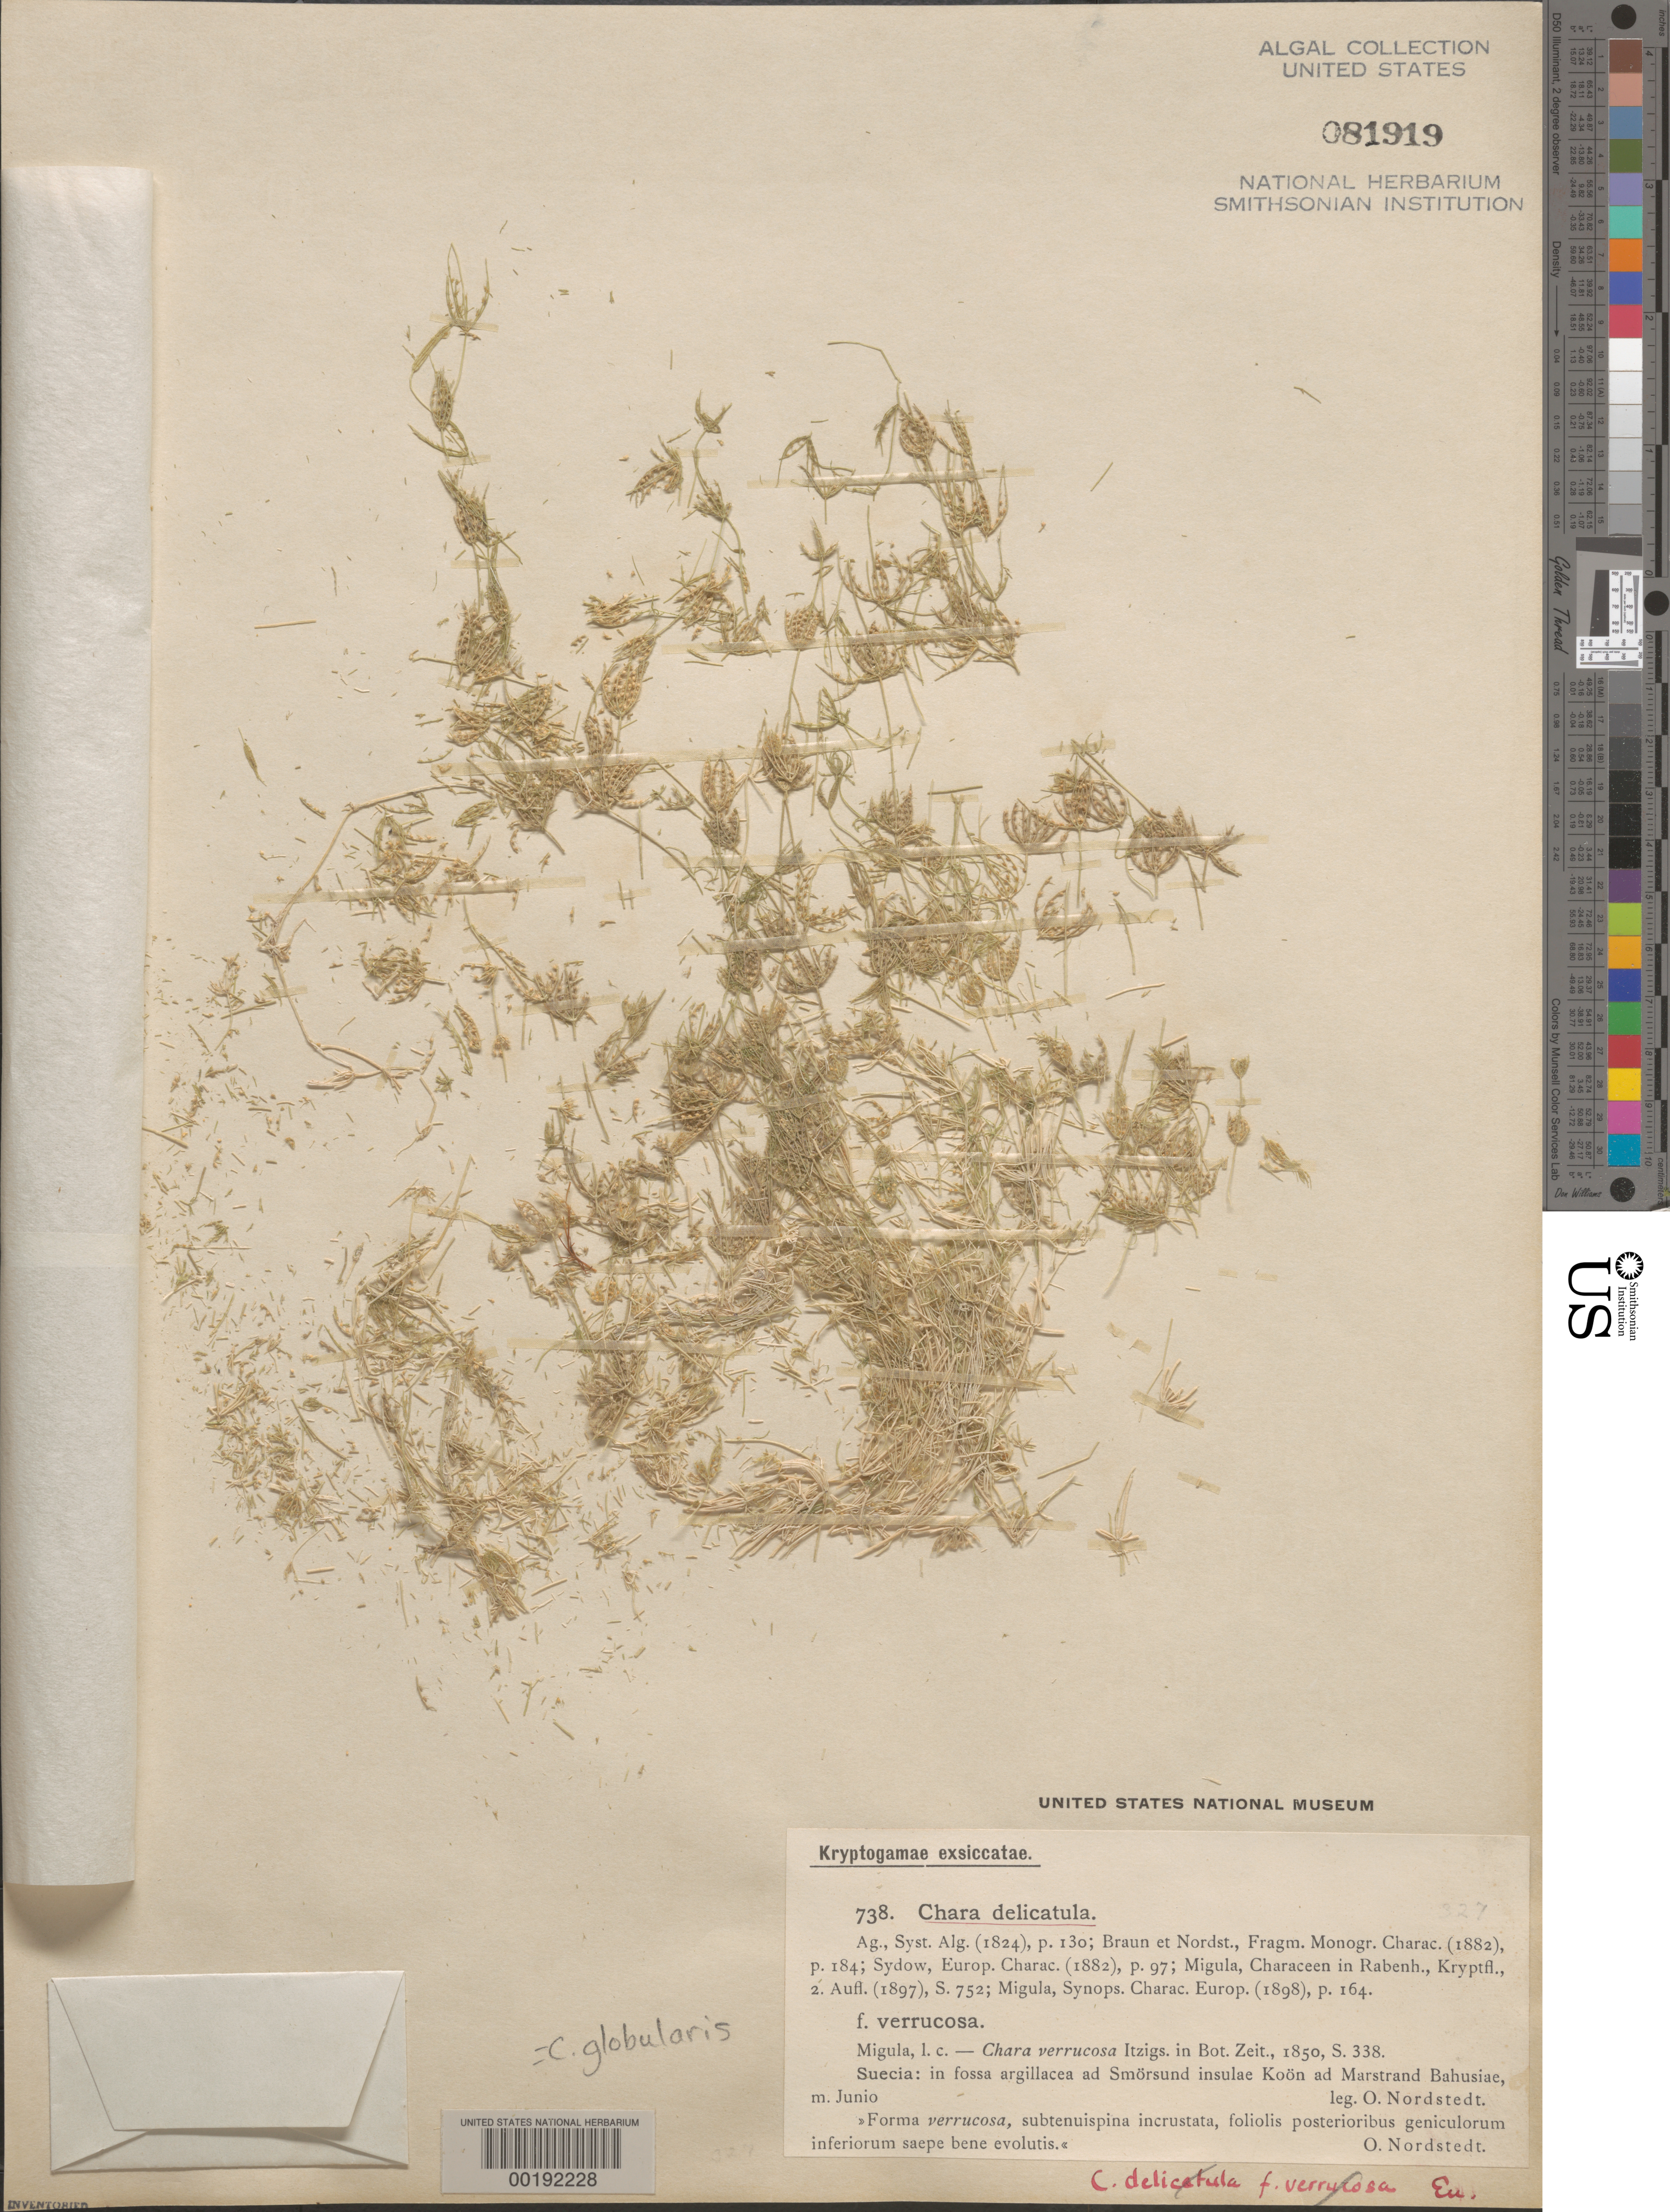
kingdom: Plantae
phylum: Charophyta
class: Charophyceae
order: Charales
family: Characeae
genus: Chara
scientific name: Chara globularis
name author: Thuiller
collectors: C. F. O. Nordstedt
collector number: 738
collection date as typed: Jun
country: Sweden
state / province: Västra Götaland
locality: Smorsund, koon island, marstrand, bohuslan (bahusiae)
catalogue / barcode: US 81919